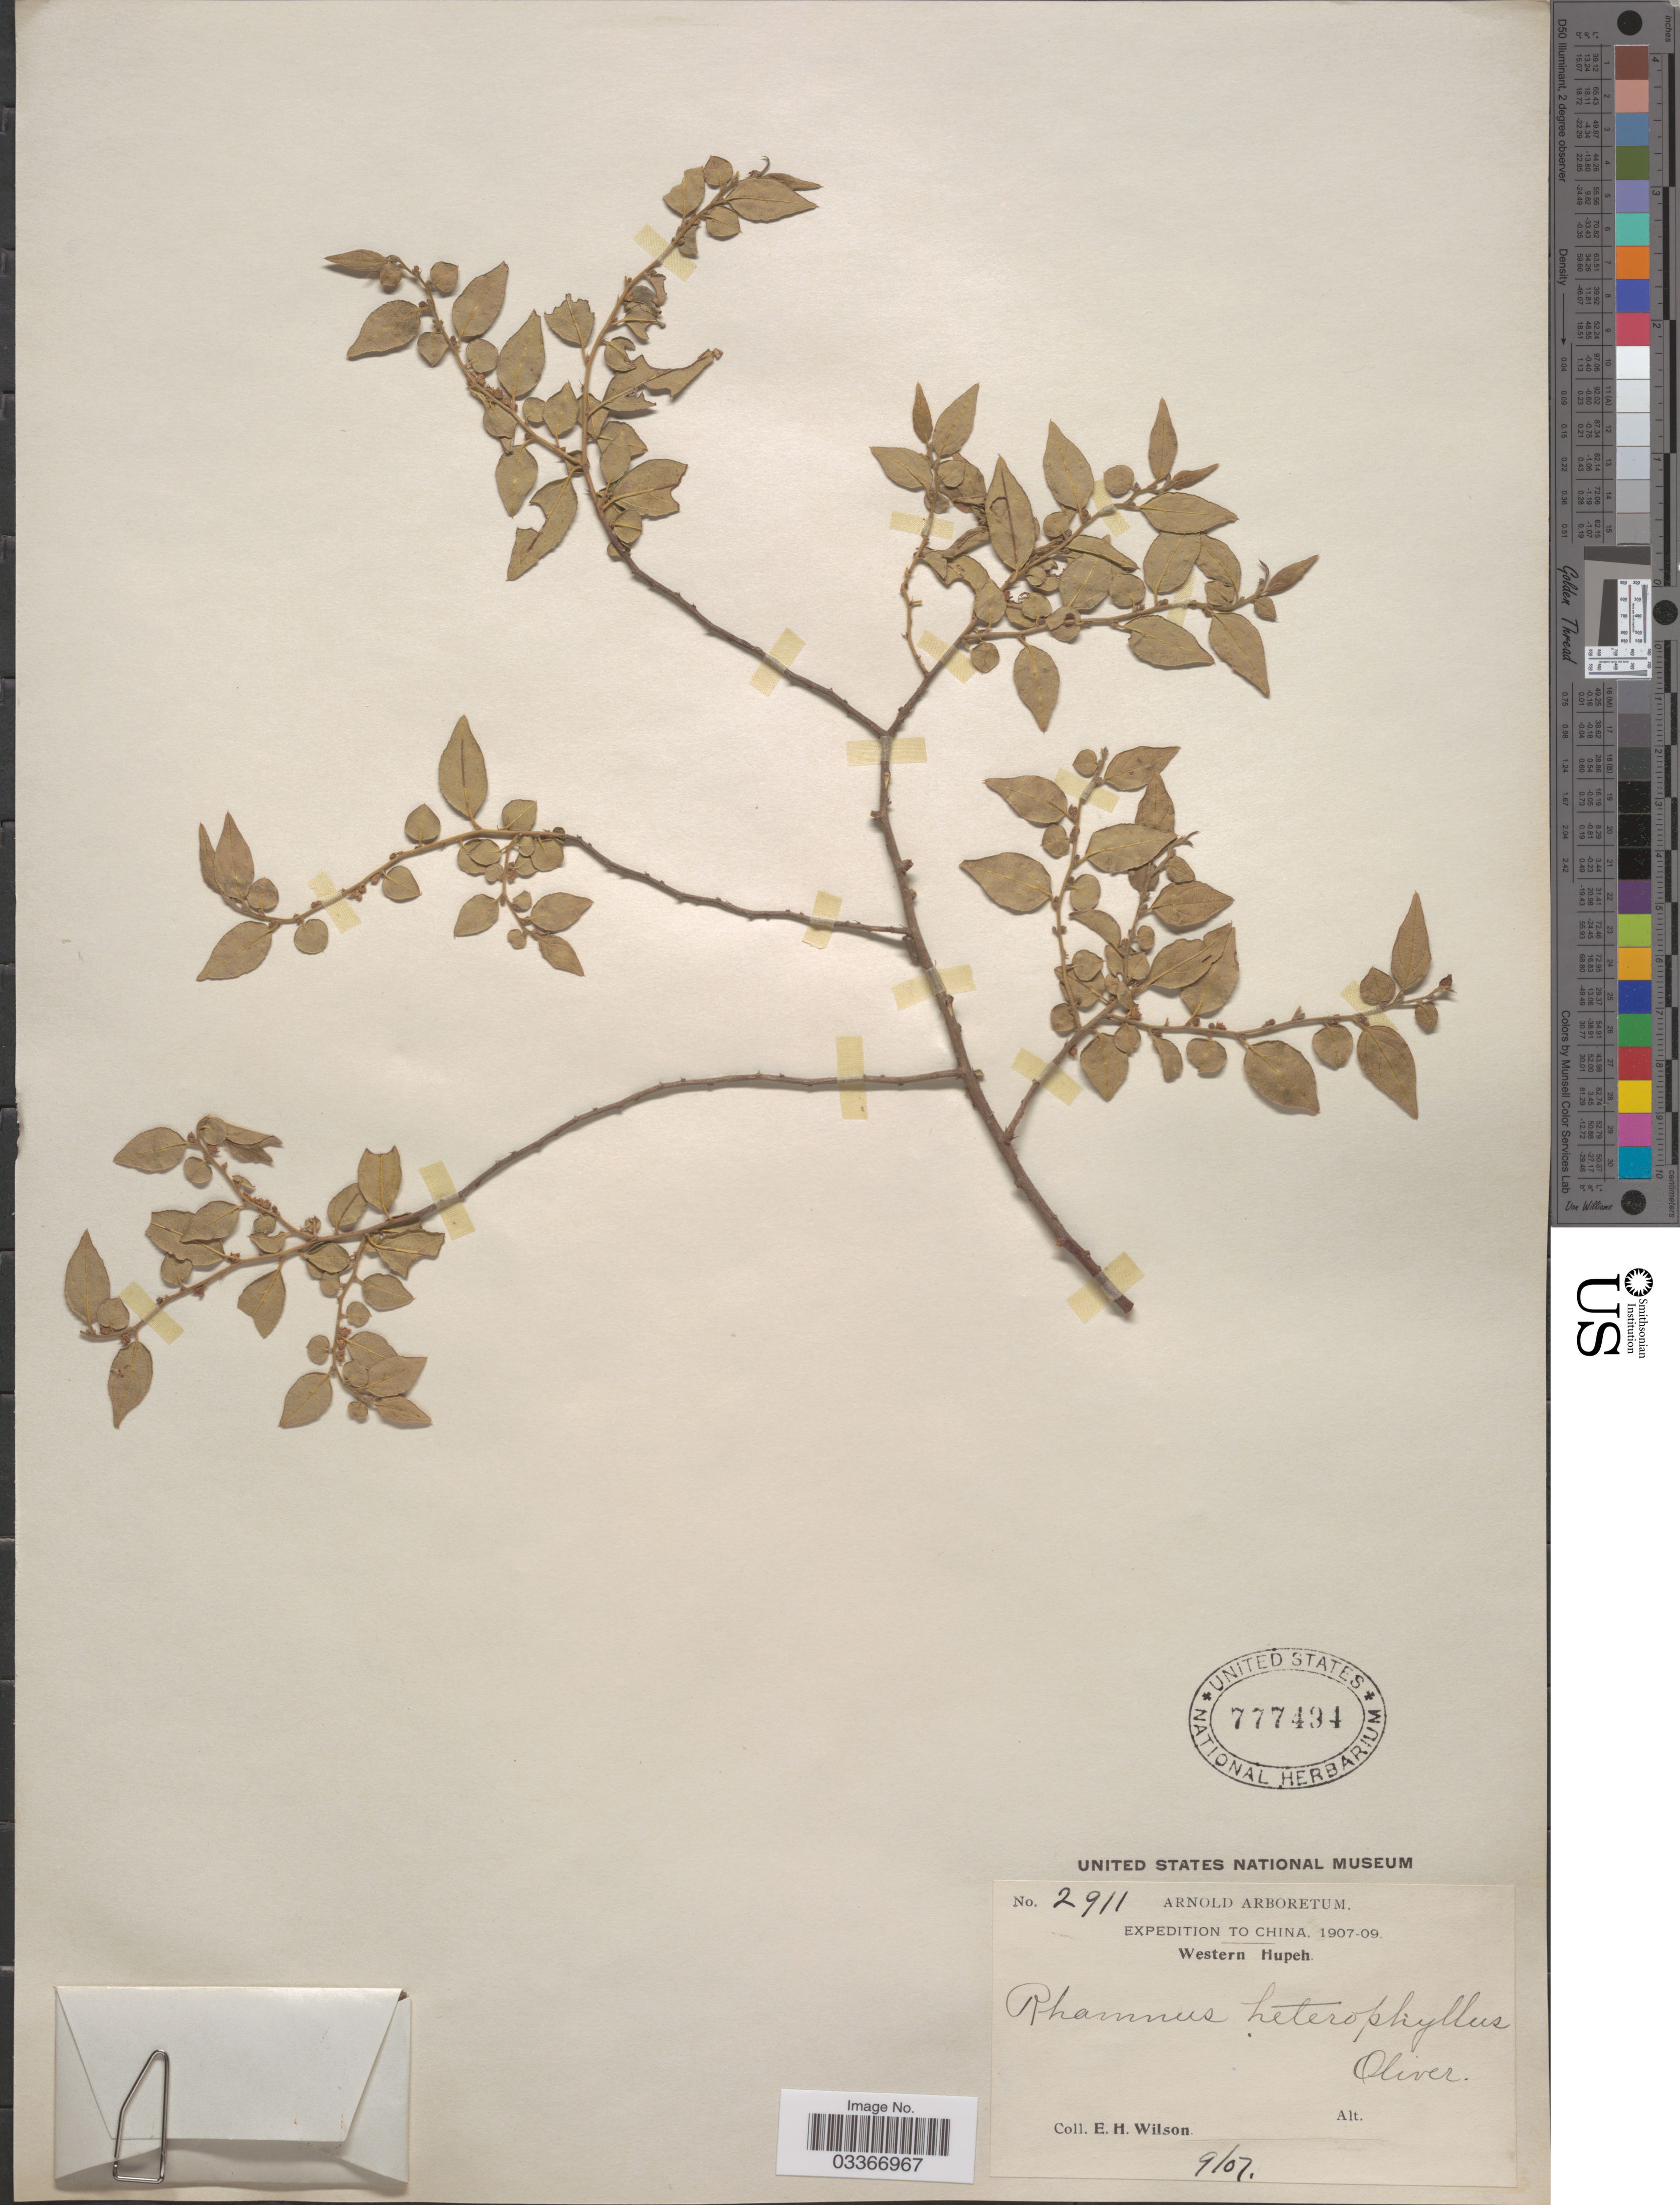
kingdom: Plantae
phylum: Tracheophyta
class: Magnoliopsida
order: Rosales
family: Rhamnaceae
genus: Rhamnus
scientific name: Rhamnus heterophylla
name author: Oliv.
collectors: E. Wilson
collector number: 2911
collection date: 1907-09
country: China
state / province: Hubei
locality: Western Hupeh.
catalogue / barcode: US 777494